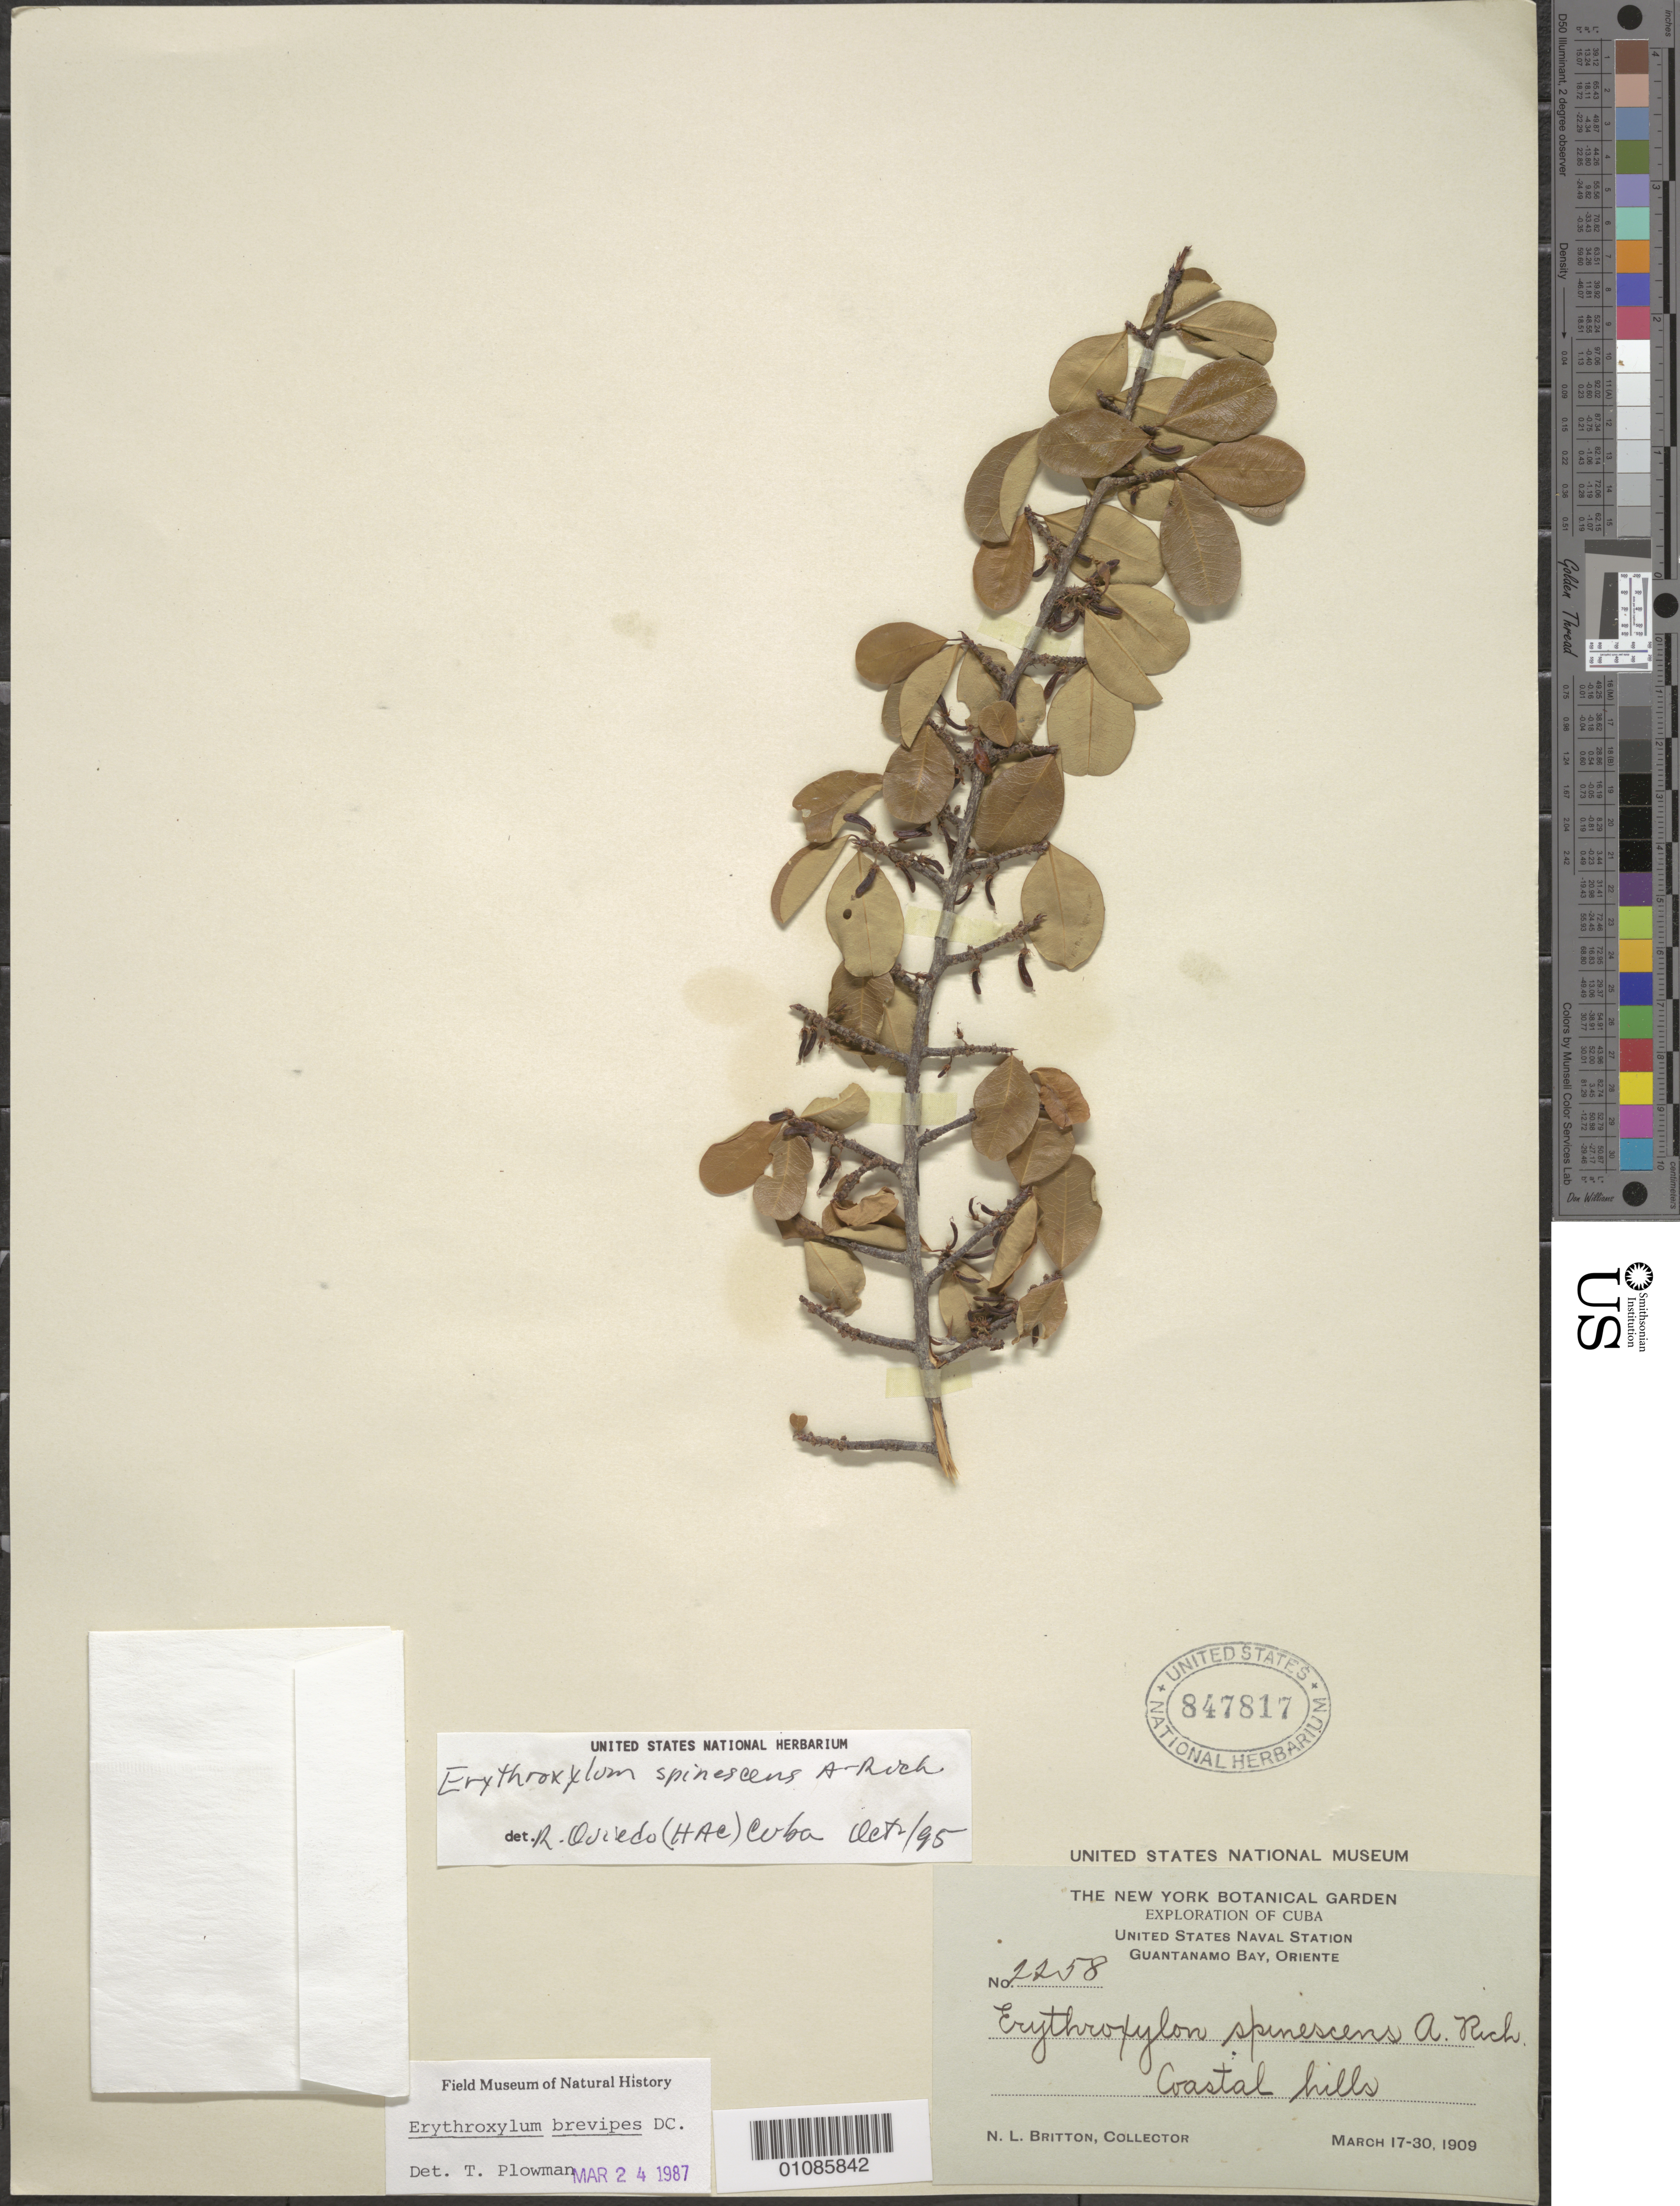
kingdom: Plantae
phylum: Tracheophyta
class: Magnoliopsida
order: Malpighiales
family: Erythroxylaceae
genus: Erythroxylum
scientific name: Erythroxylum squamatum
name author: Sw.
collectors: N. Britton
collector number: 2258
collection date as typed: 17 Mar 1909 to 30 Mar 1909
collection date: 1909-03-17/1909-03-30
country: Cuba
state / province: Guantanamo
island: Cuba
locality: Guantánamo Bay, Oriente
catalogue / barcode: US 847817